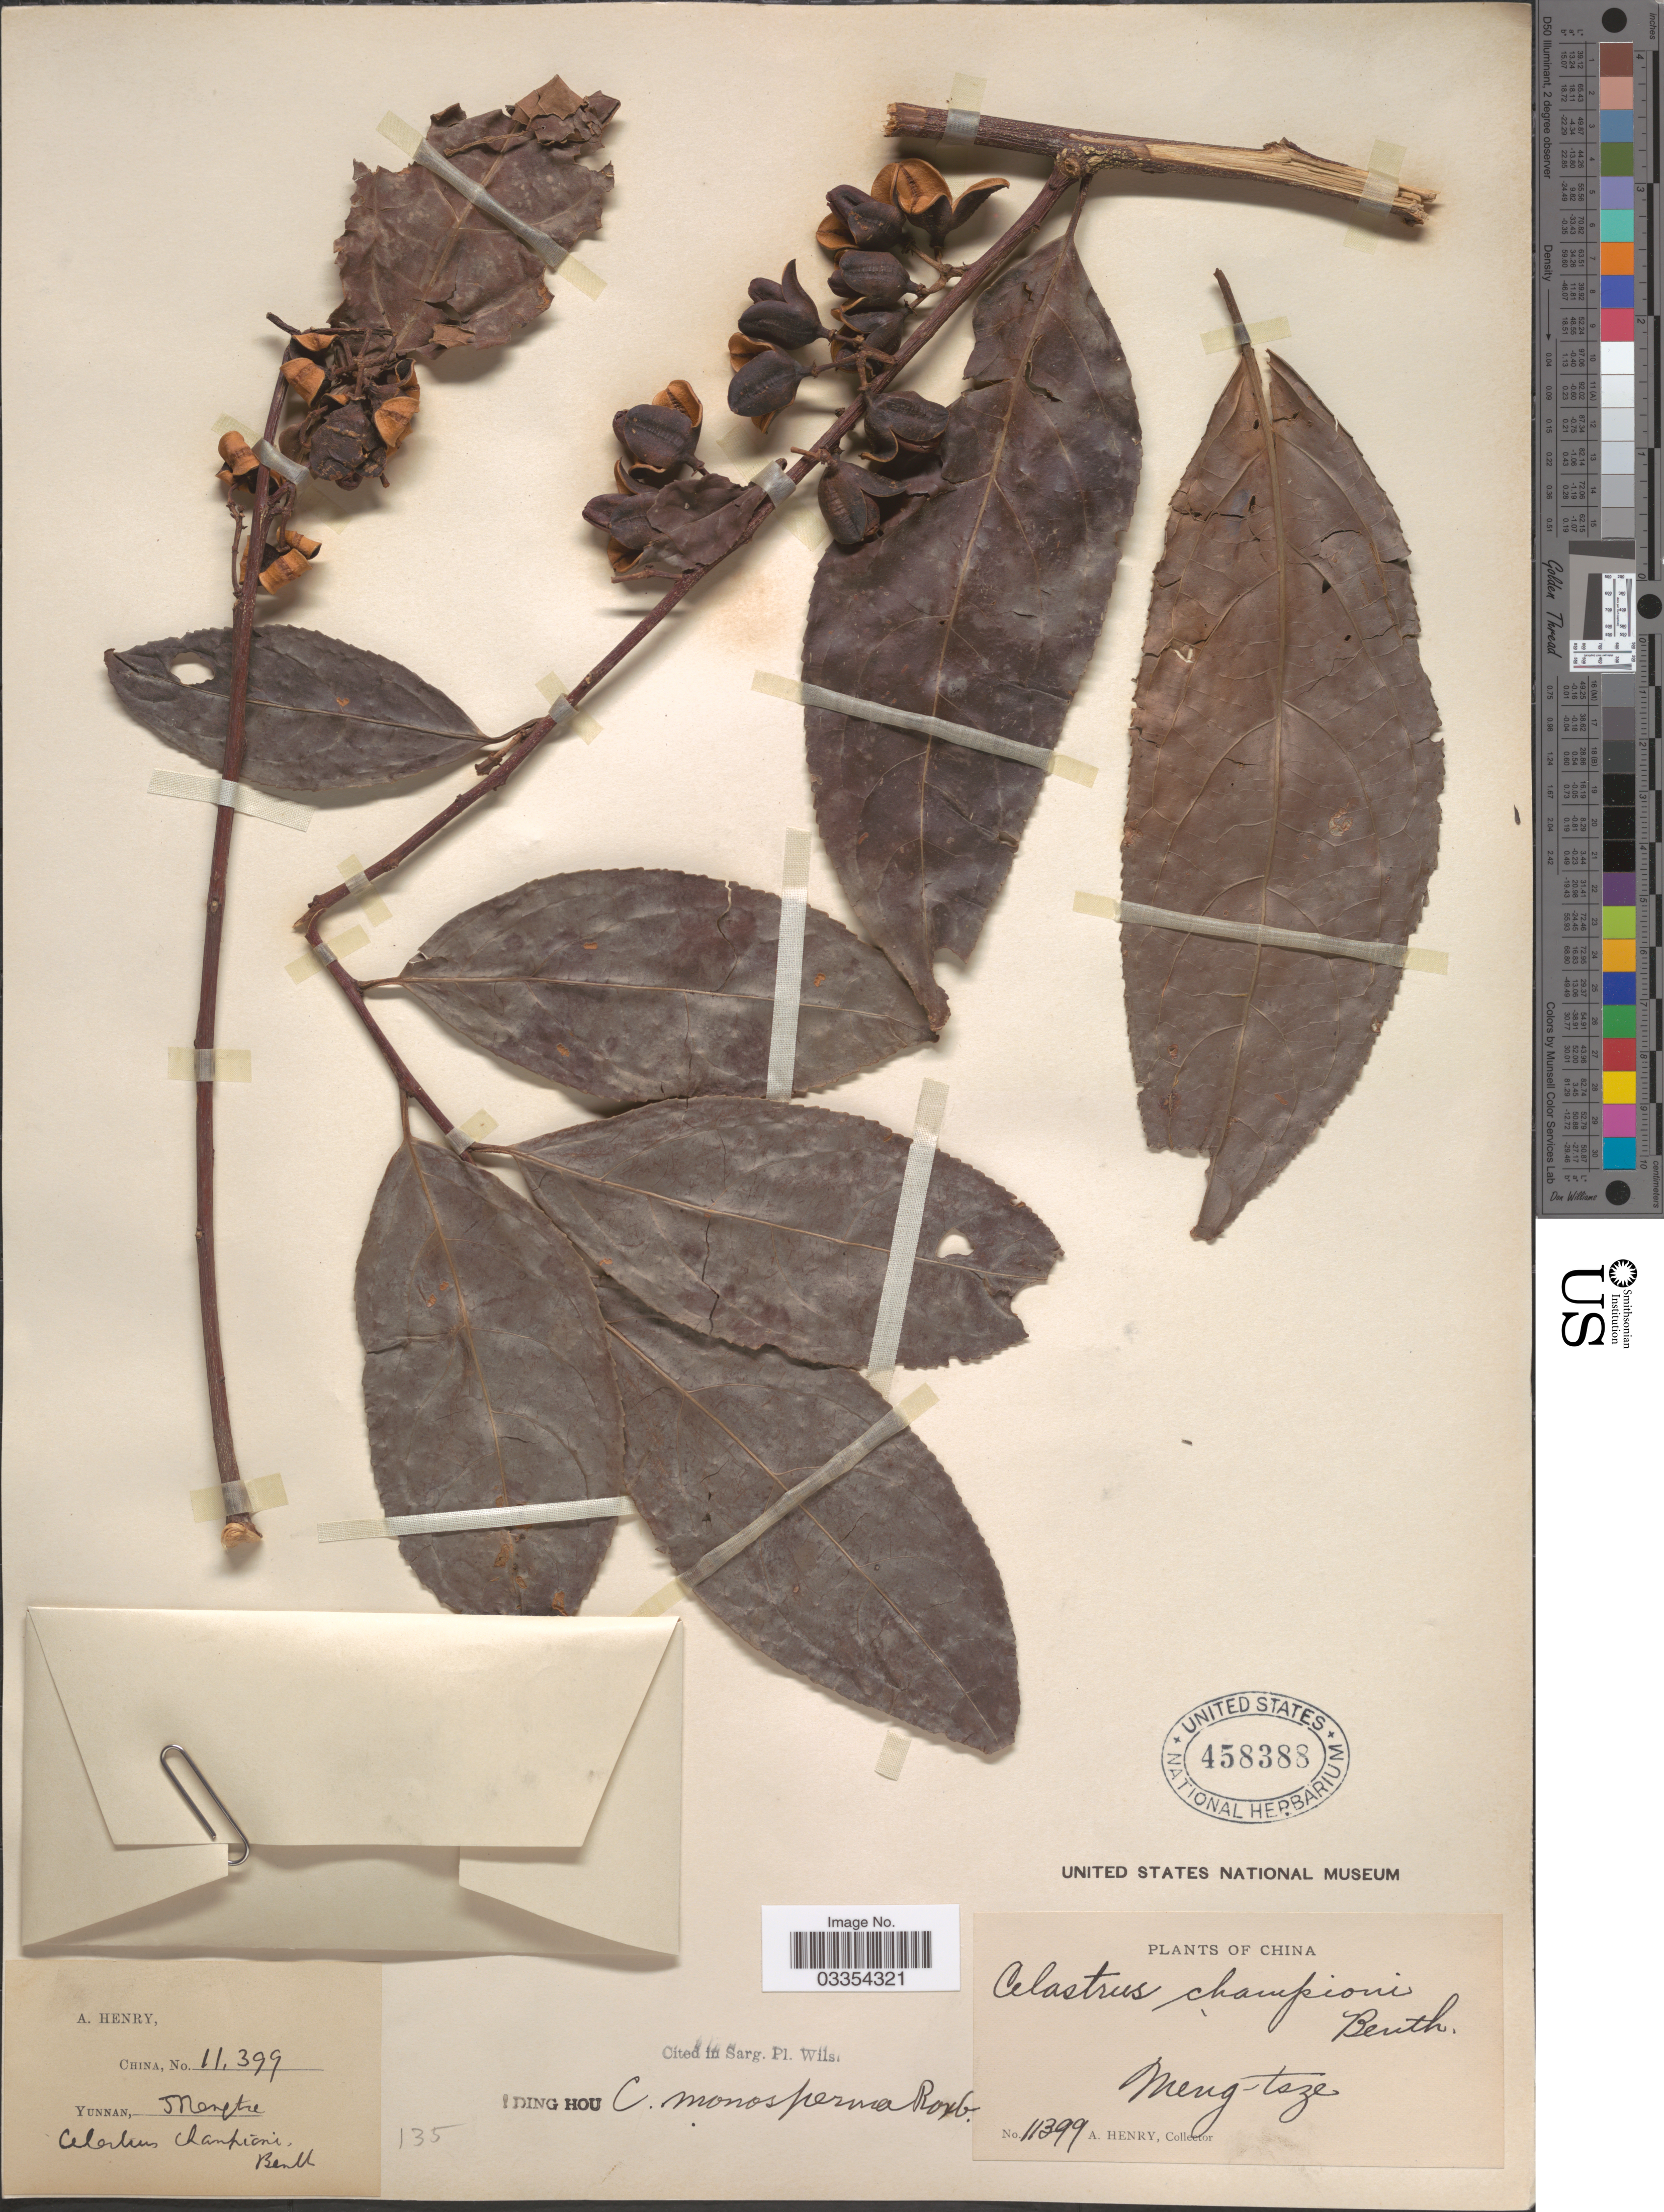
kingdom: Plantae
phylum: Tracheophyta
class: Magnoliopsida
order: Celastrales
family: Celastraceae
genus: Celastrus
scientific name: Celastrus monospermus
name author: Roxb.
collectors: A. Henry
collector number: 11399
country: China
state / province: Yunnan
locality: Meng-tsze.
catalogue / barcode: US 458388